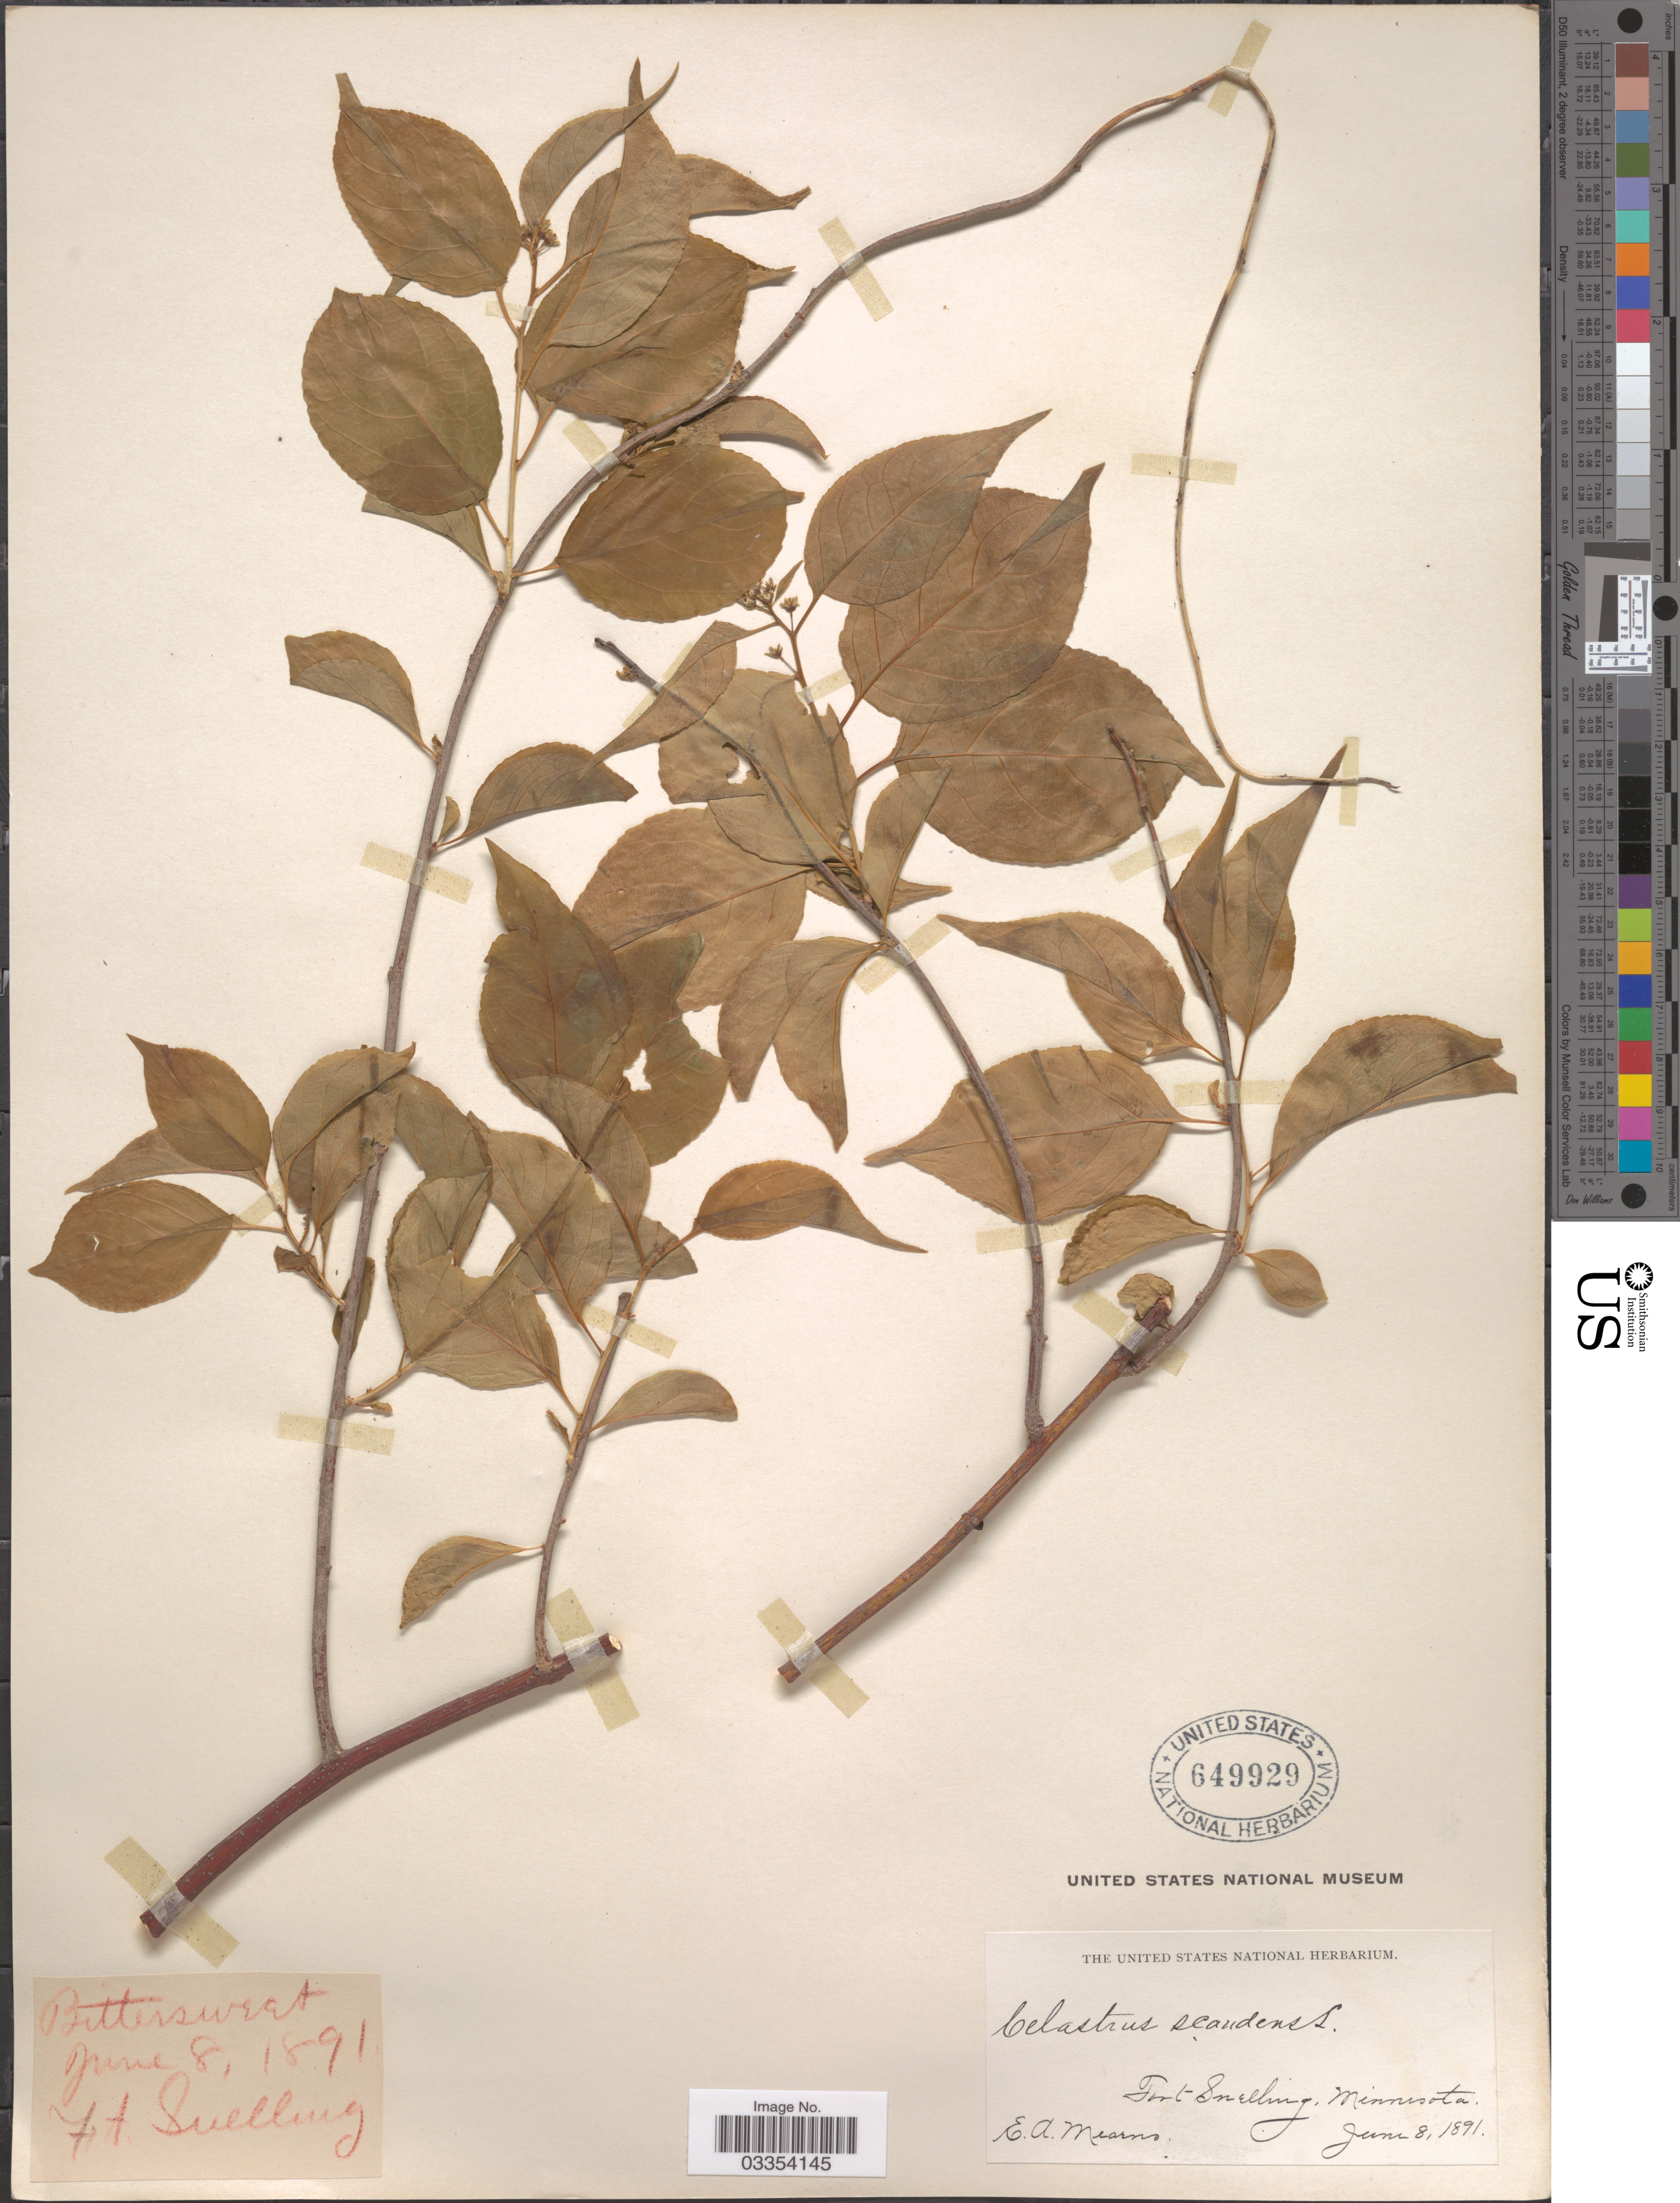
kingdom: Plantae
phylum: Tracheophyta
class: Magnoliopsida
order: Celastrales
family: Celastraceae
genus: Celastrus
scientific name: Celastrus scandens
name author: L.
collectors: E. A. Mearns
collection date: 1891-06-08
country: United States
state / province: Minnesota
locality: Fort Snelling.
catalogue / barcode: US 649929